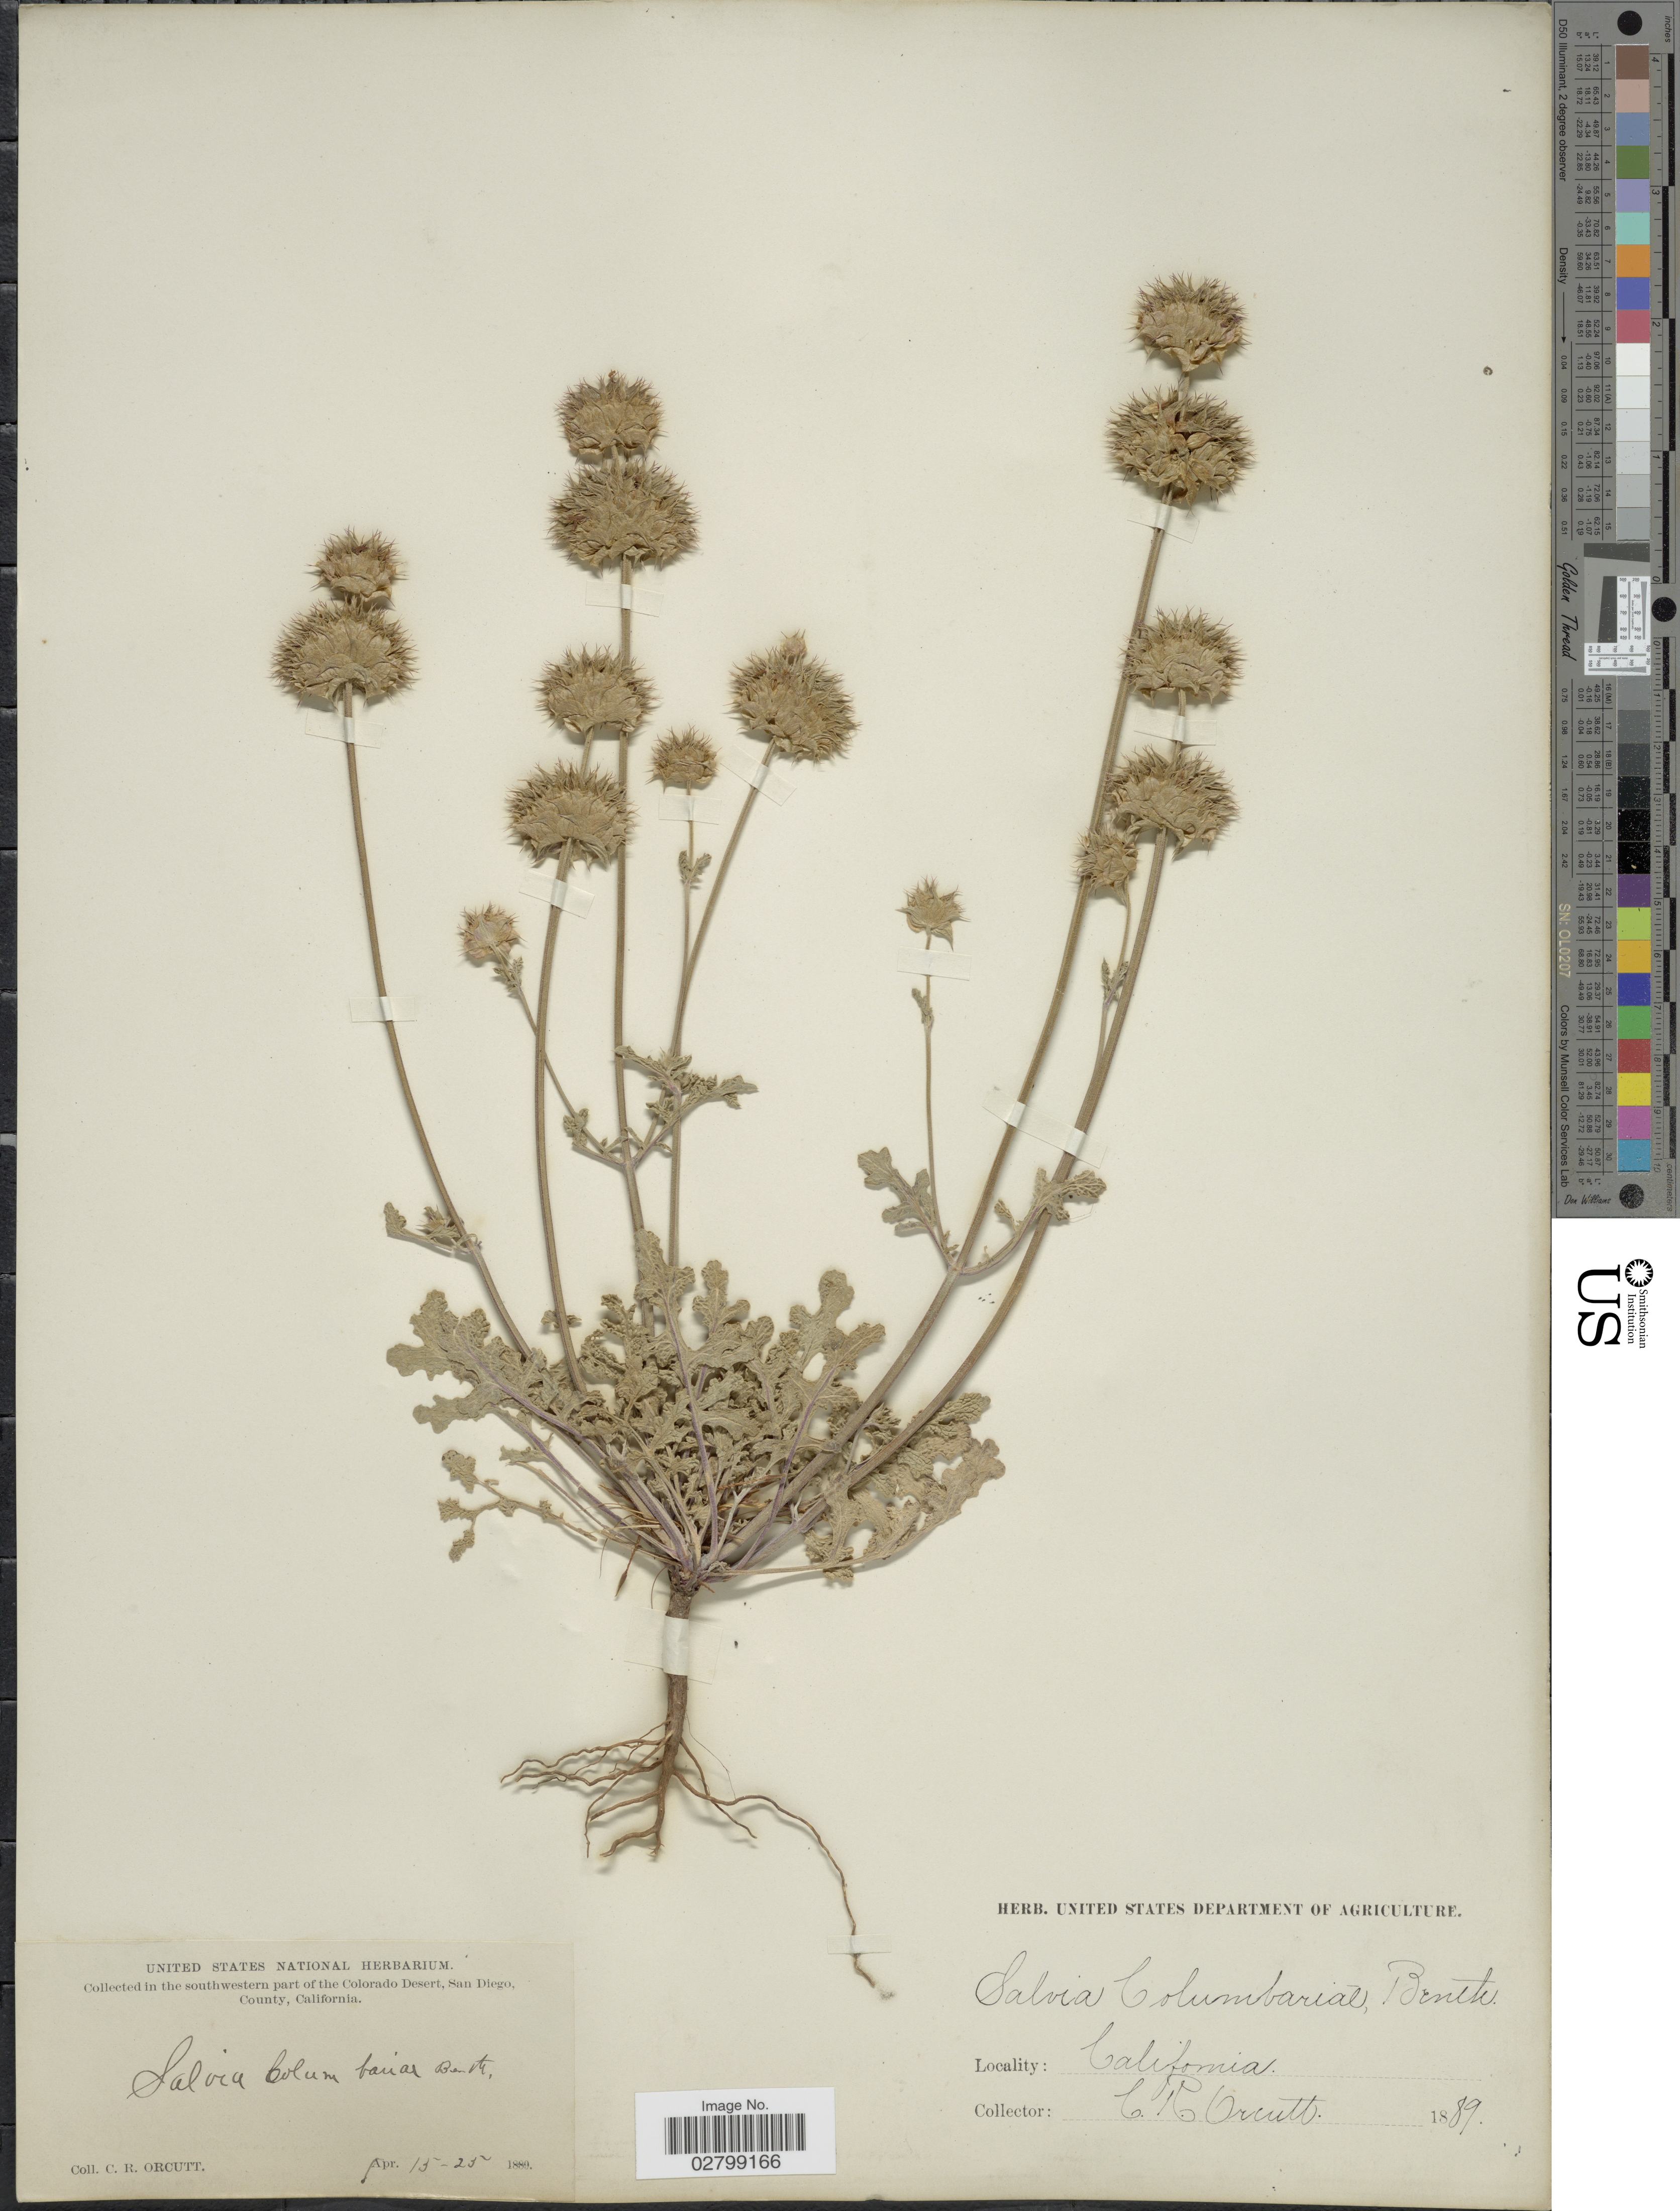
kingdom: Plantae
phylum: Tracheophyta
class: Magnoliopsida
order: Lamiales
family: Lamiaceae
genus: Salvia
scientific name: Salvia columbariae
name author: Benth.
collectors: C. R. Orcutt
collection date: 1889-04-15/1889-04-25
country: United States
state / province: California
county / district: San Diego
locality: Southwestern part of the Colorado Desert, San Diego County.